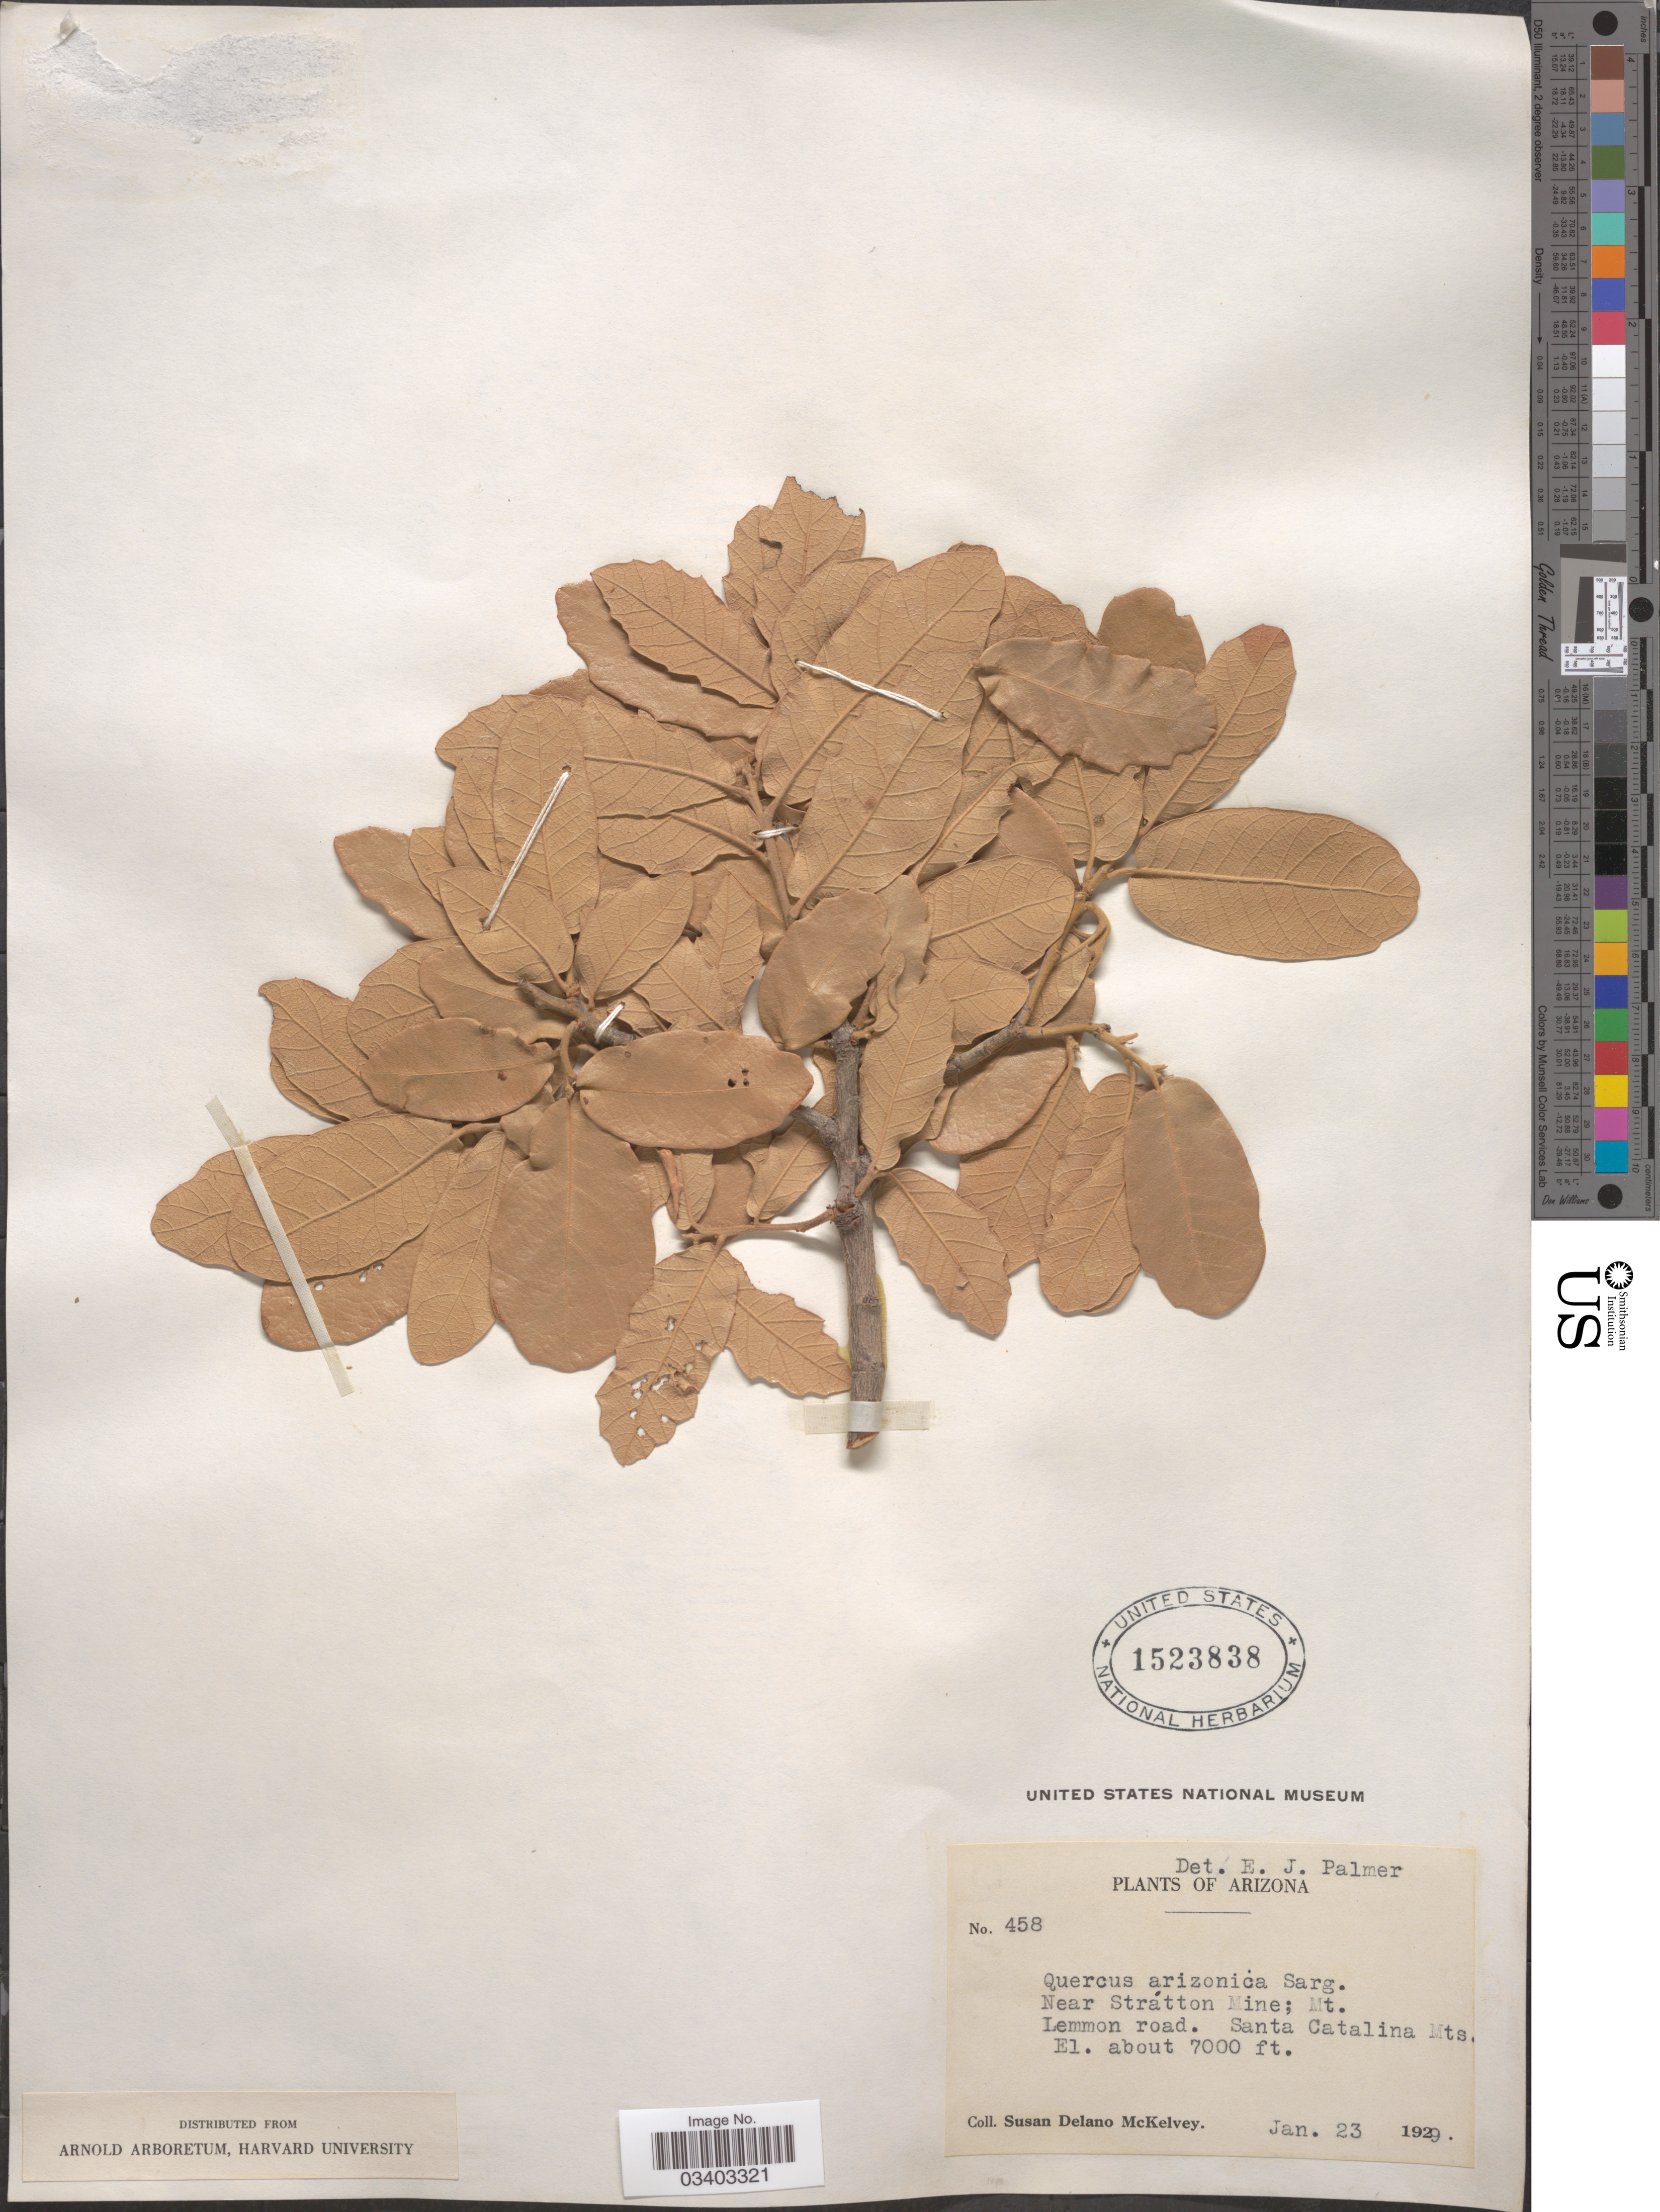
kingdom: Plantae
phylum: Tracheophyta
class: Magnoliopsida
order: Fagales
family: Fagaceae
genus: Quercus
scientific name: Quercus arizonica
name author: Sarg.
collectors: S. A. McKelvey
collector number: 458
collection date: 1929-01-23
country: United States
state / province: Arizona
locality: Near Stratton Mine; Mt. Lemmon road. Santa Catalina Mts.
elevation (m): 2134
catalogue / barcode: US 1523838